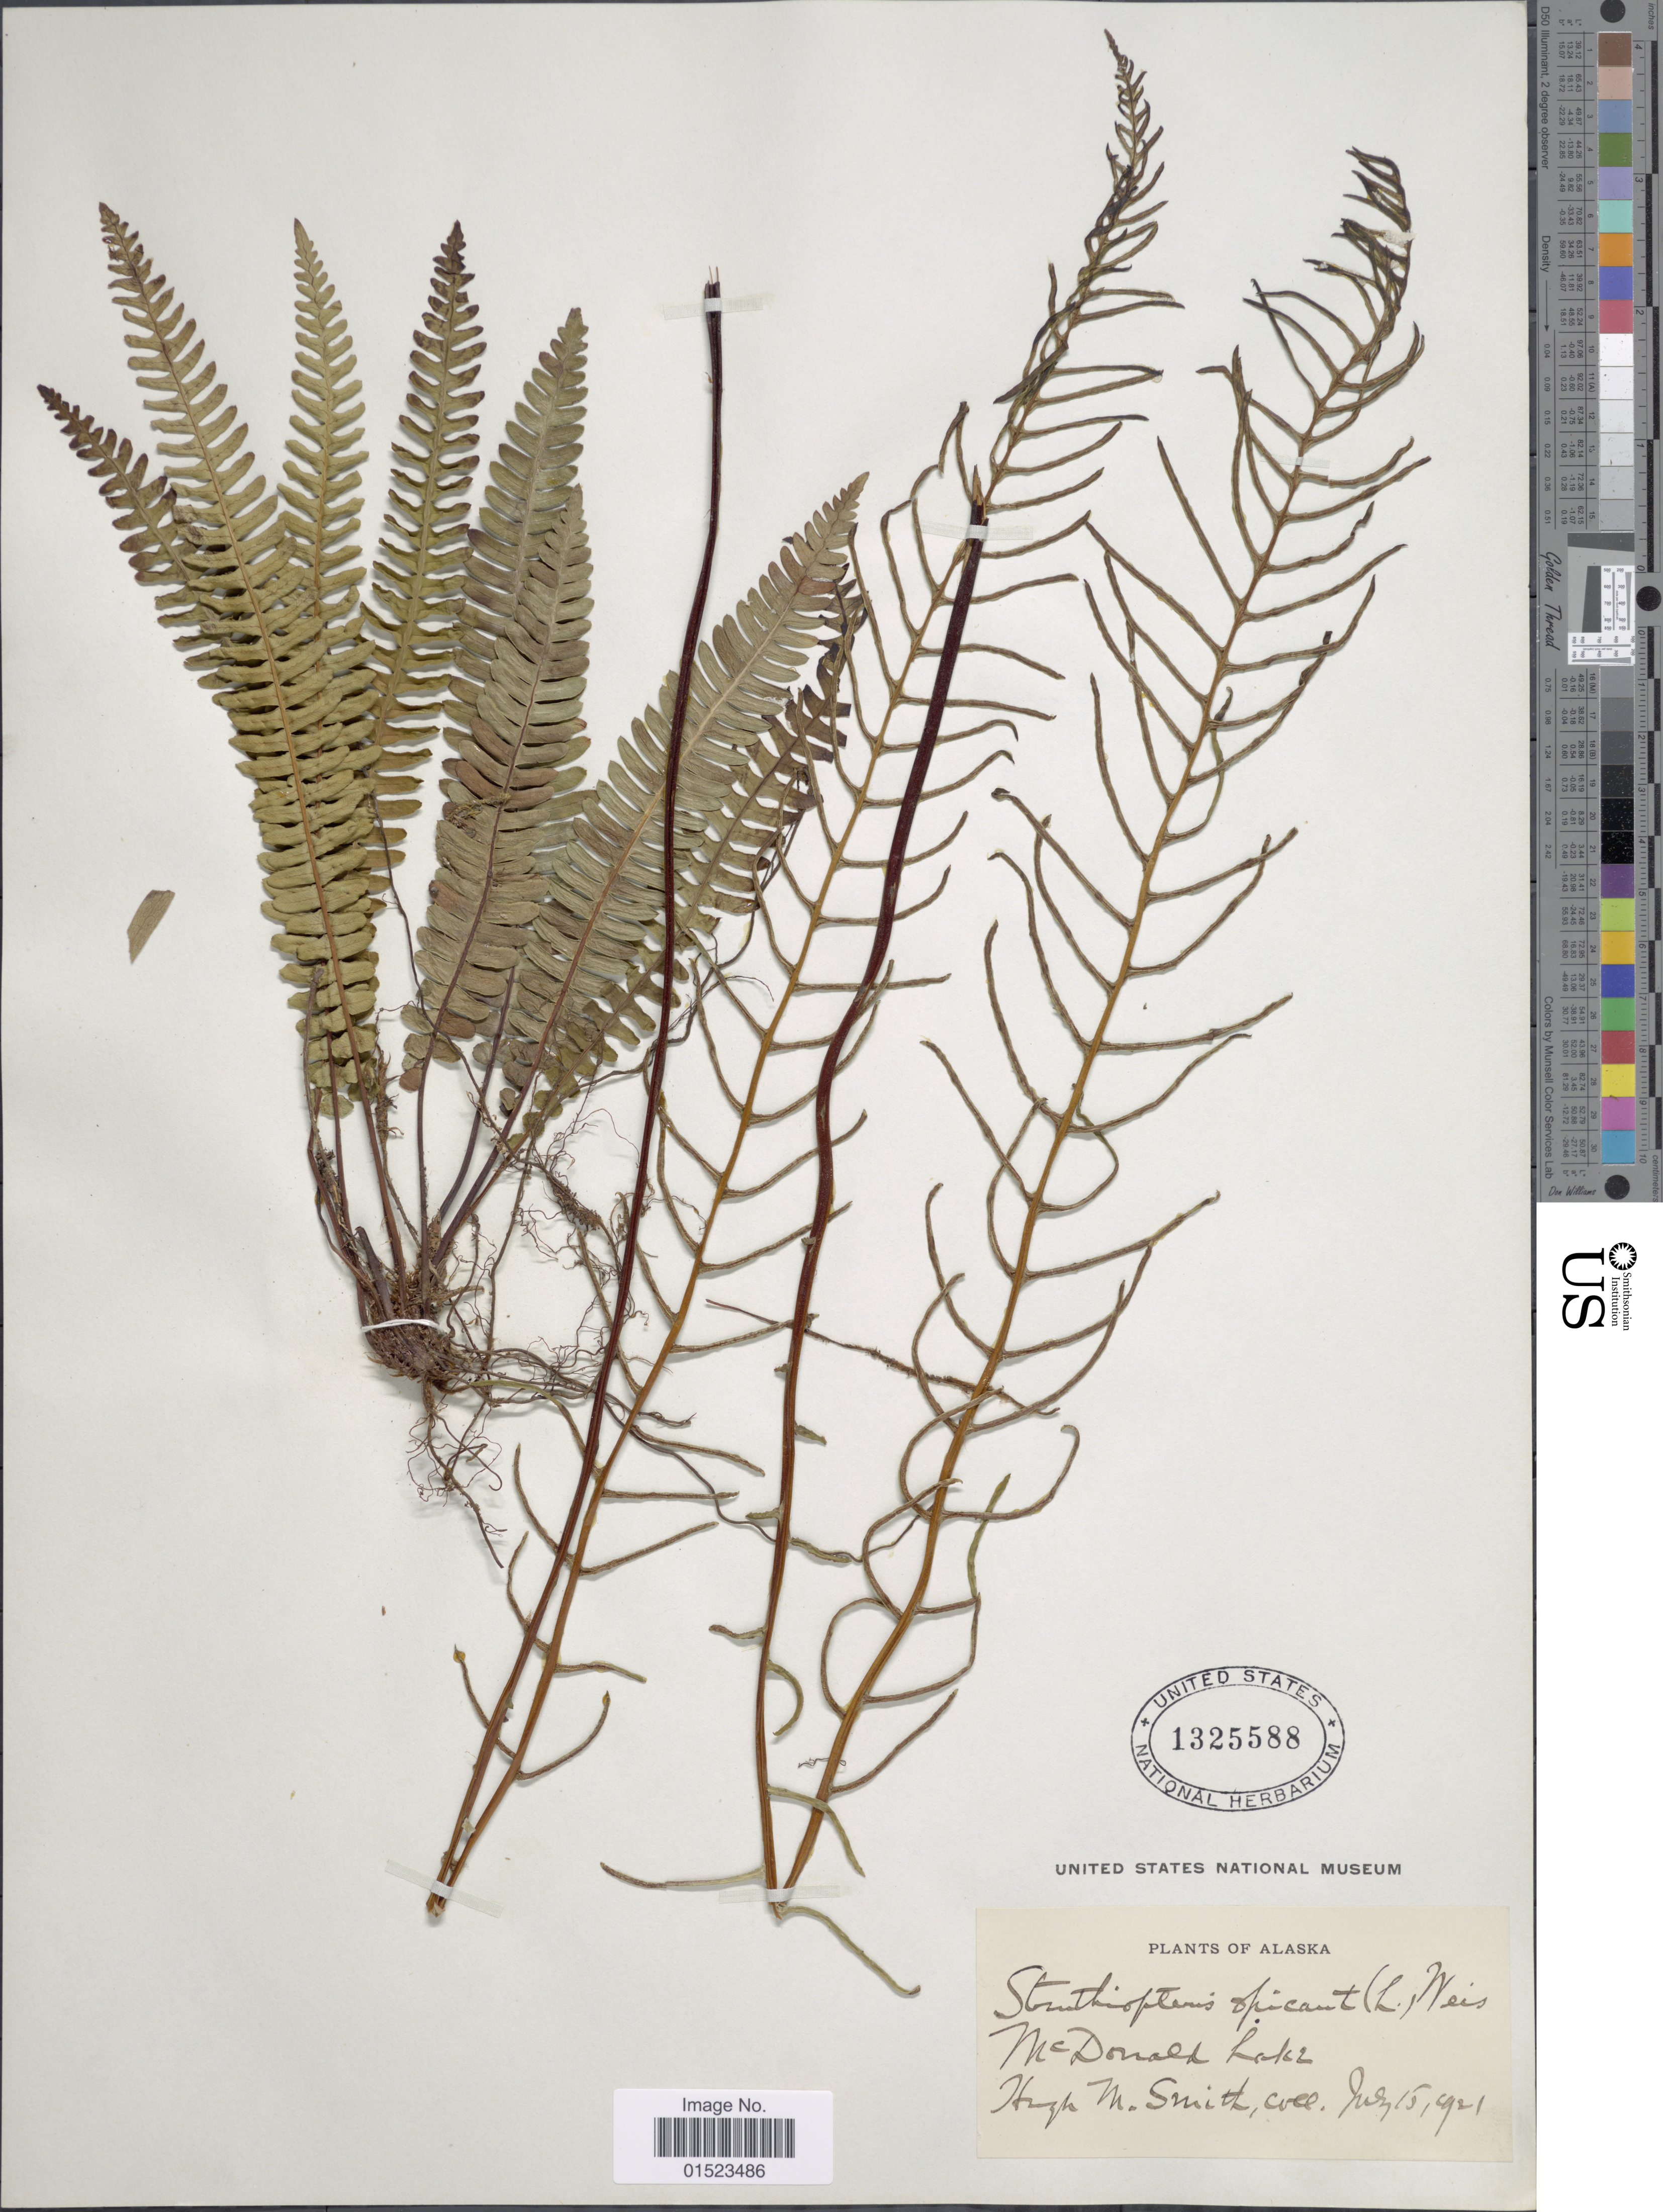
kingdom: Plantae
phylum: Tracheophyta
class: Polypodiopsida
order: Polypodiales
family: Blechnaceae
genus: Blechnum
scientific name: Blechnum spicant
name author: (L.) Sm.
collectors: H. M. Smith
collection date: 1921-07-15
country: United States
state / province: Alaska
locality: McDonald Lake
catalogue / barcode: US 1325588